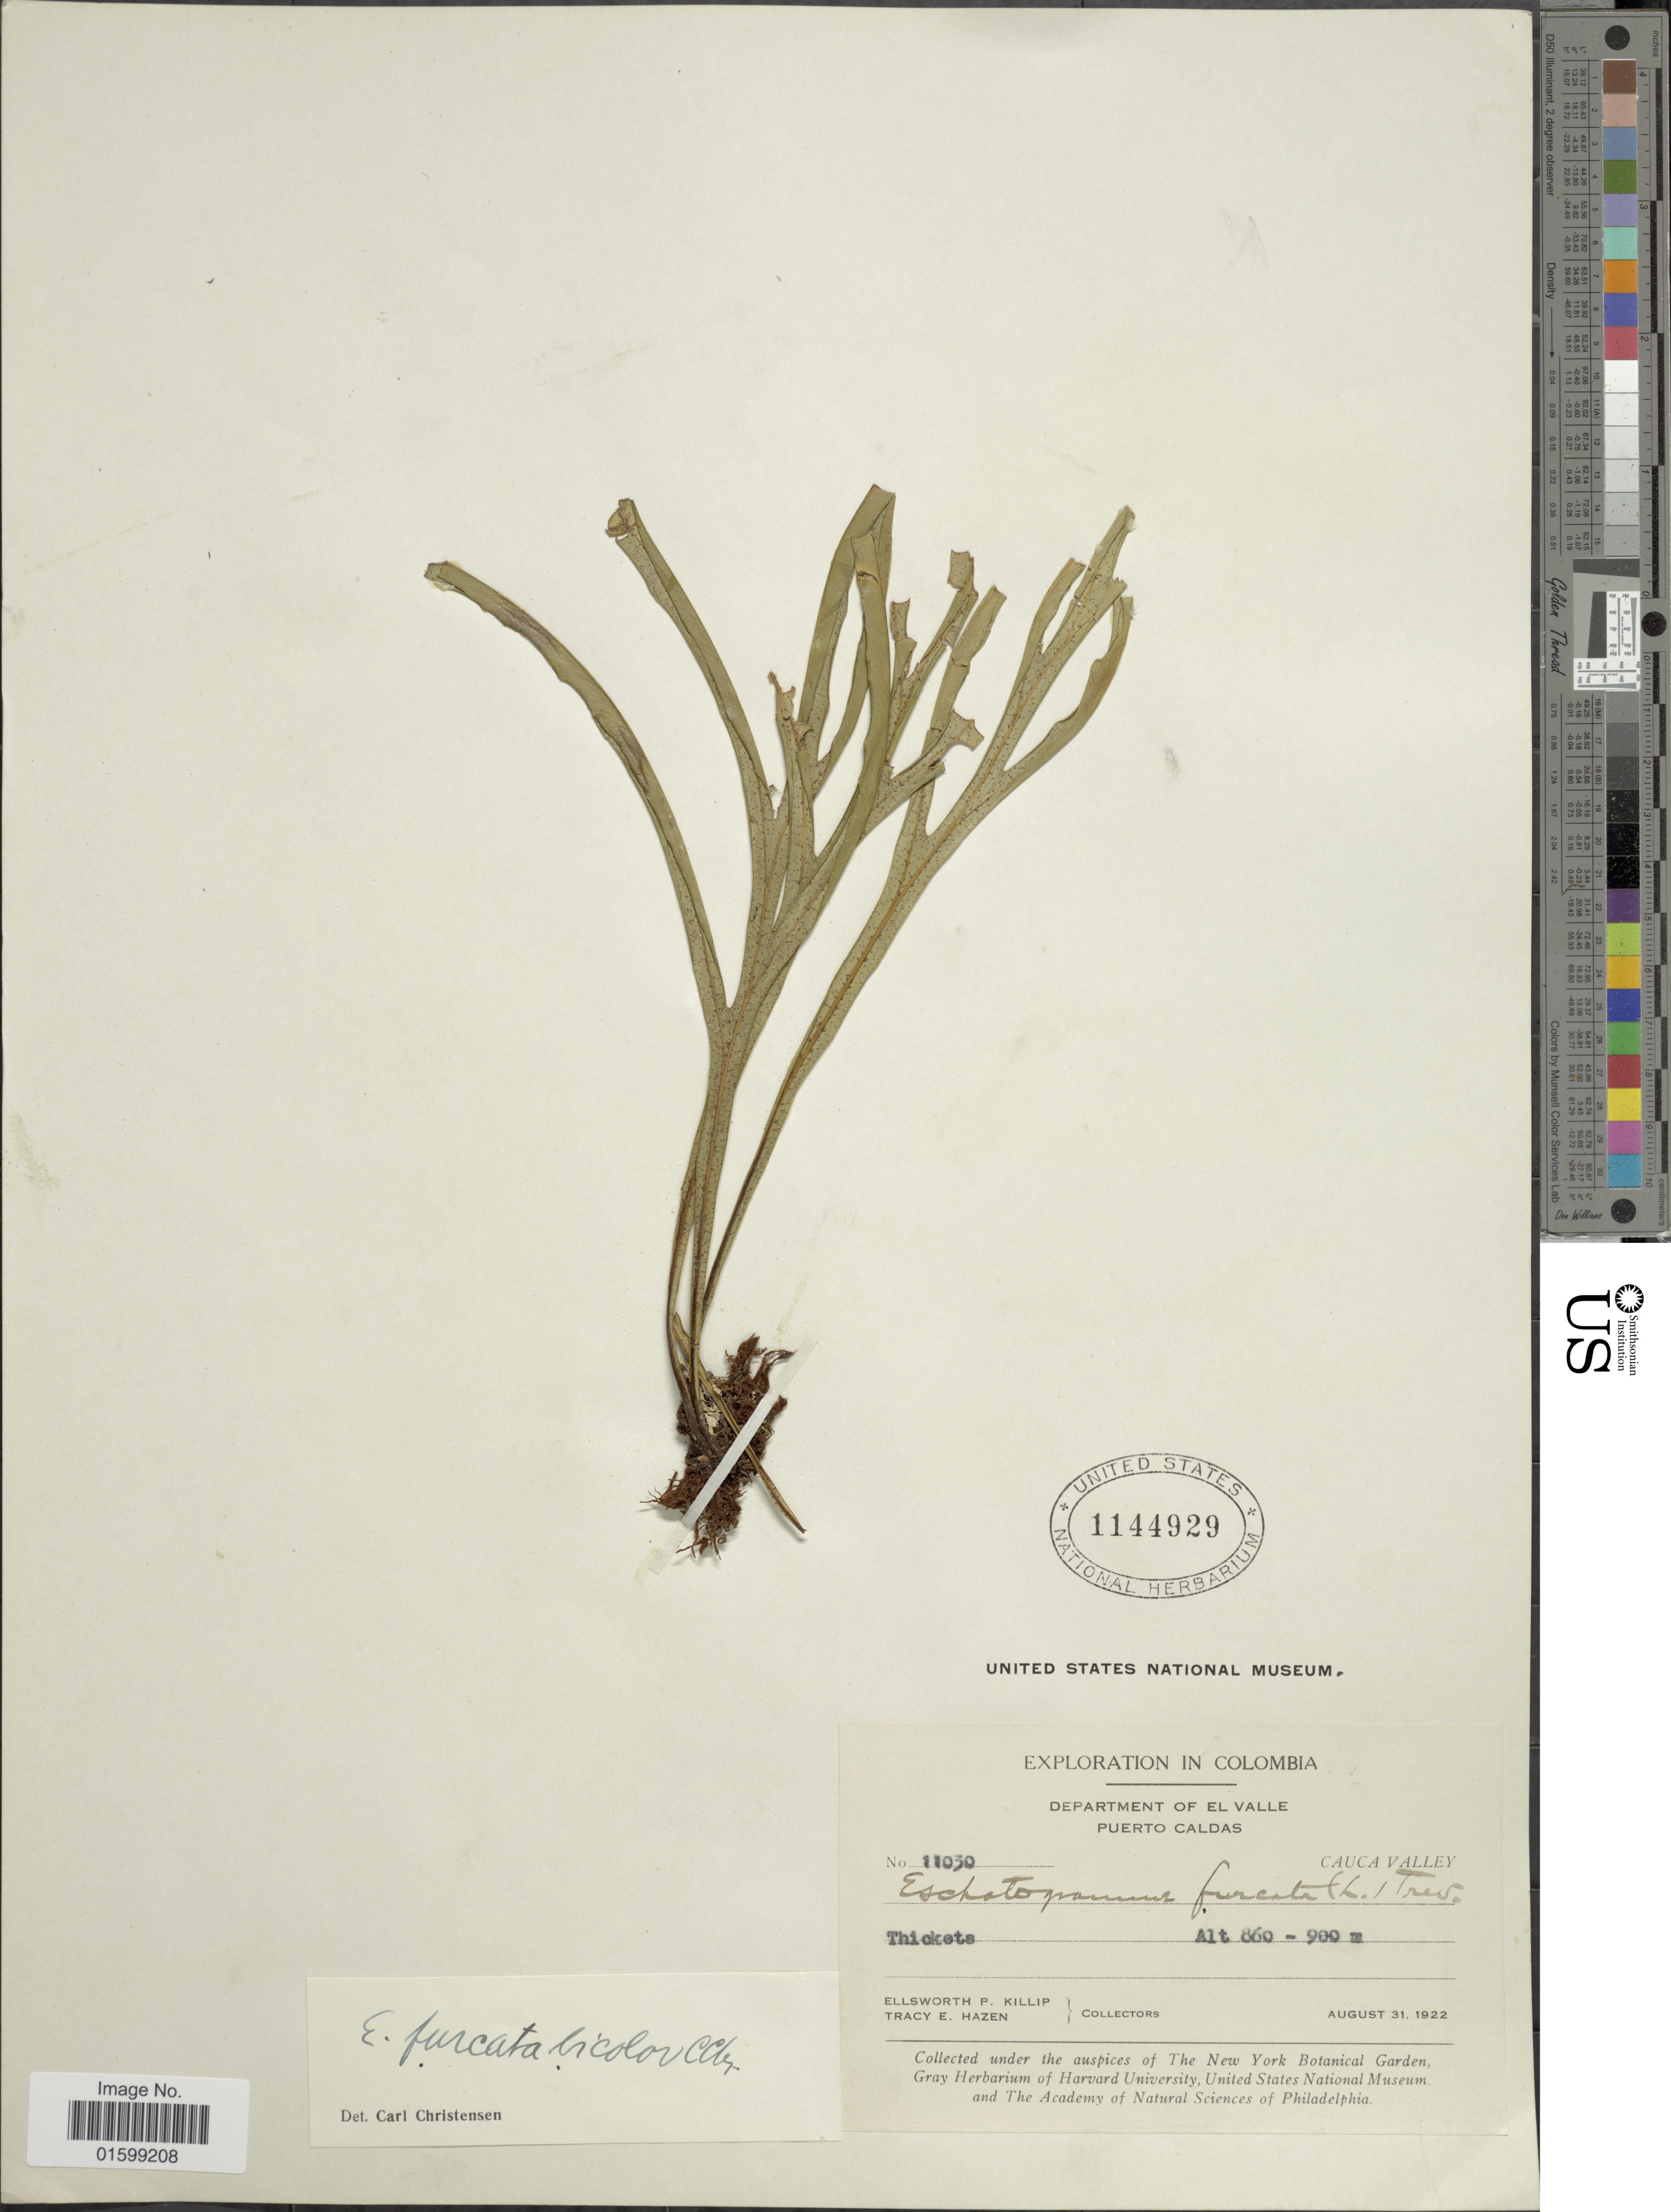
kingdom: Plantae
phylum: Tracheophyta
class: Polypodiopsida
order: Polypodiales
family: Polypodiaceae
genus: Pleopeltis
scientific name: Pleopeltis furcata var. bicolor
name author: (L.) A.R. Sm.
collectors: E. P. Killip & T. E. Hazen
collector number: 11030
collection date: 1922-08-31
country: Colombia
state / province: Valle del Cauca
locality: Department of El Valle, Puerto Caldas, Cauca Valley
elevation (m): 860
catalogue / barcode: US 1144929